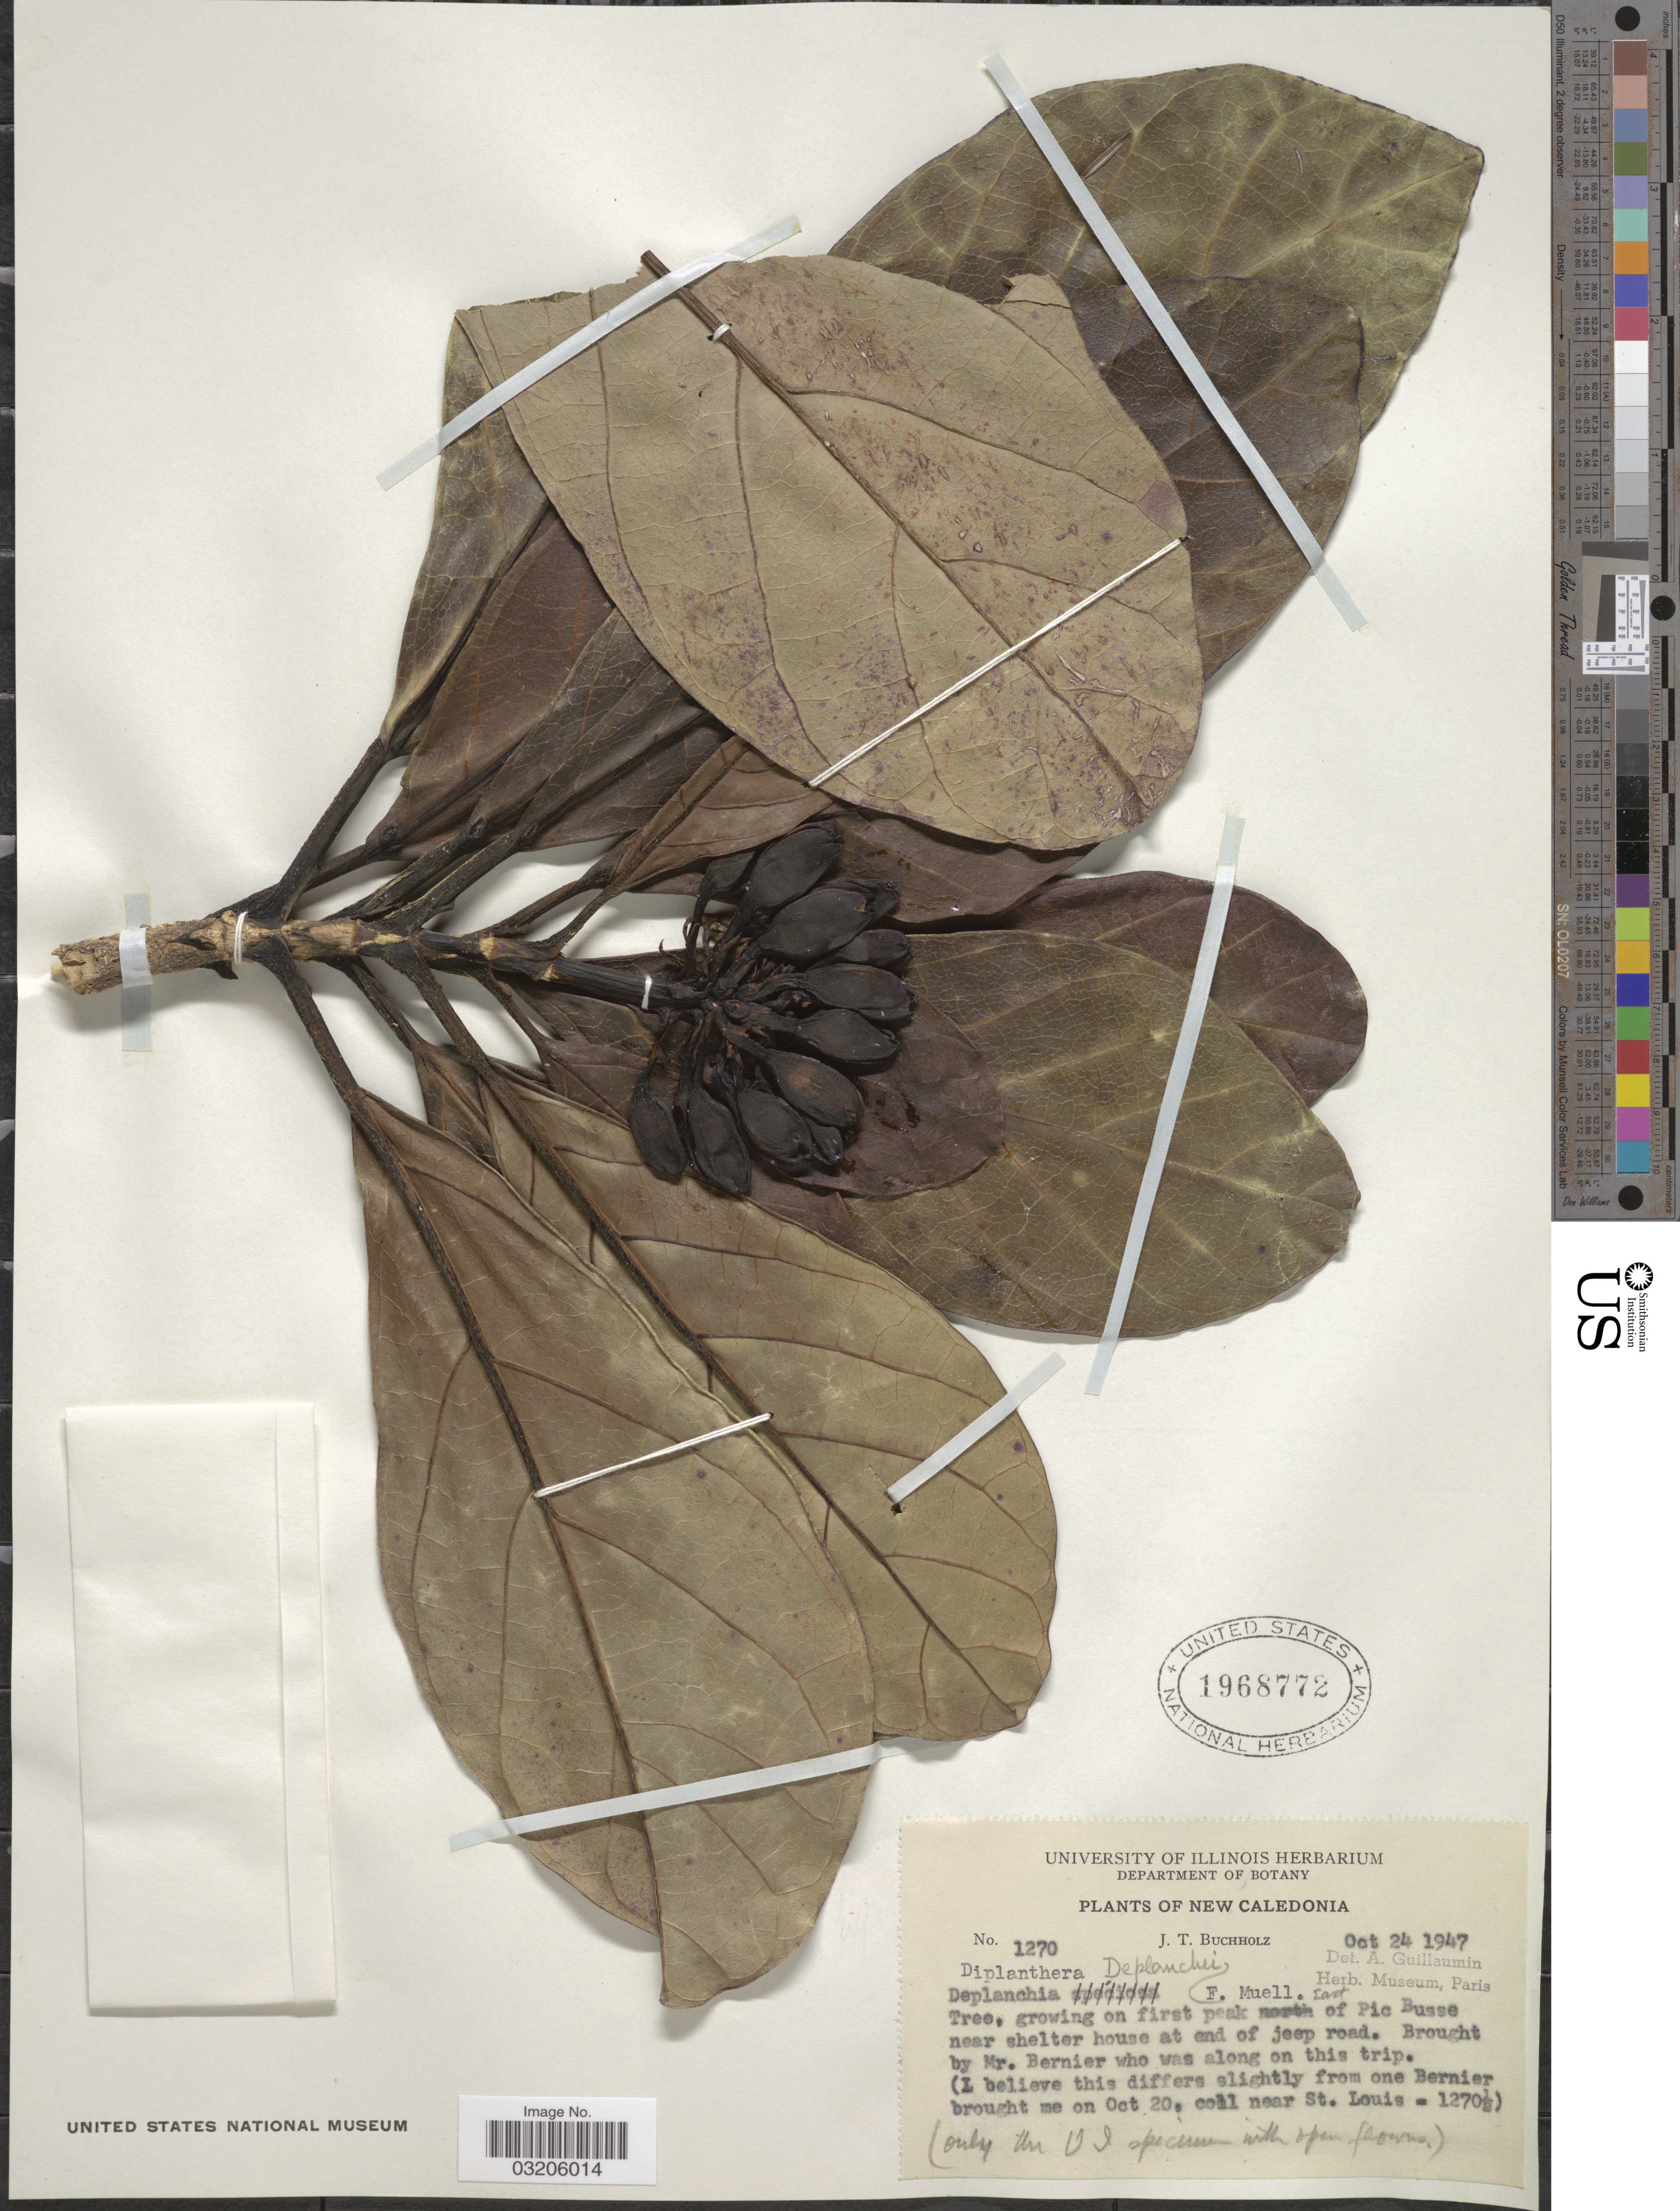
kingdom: Plantae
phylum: Tracheophyta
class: Magnoliopsida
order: Lamiales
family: Bignoniaceae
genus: Deplanchea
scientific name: Deplanchea sp.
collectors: J. T. Buchholz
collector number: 1270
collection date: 1947-10-24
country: New Caledonia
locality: Growing on first peak East of Pic Busse near shelter house at end of jeep road.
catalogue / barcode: US 1968772